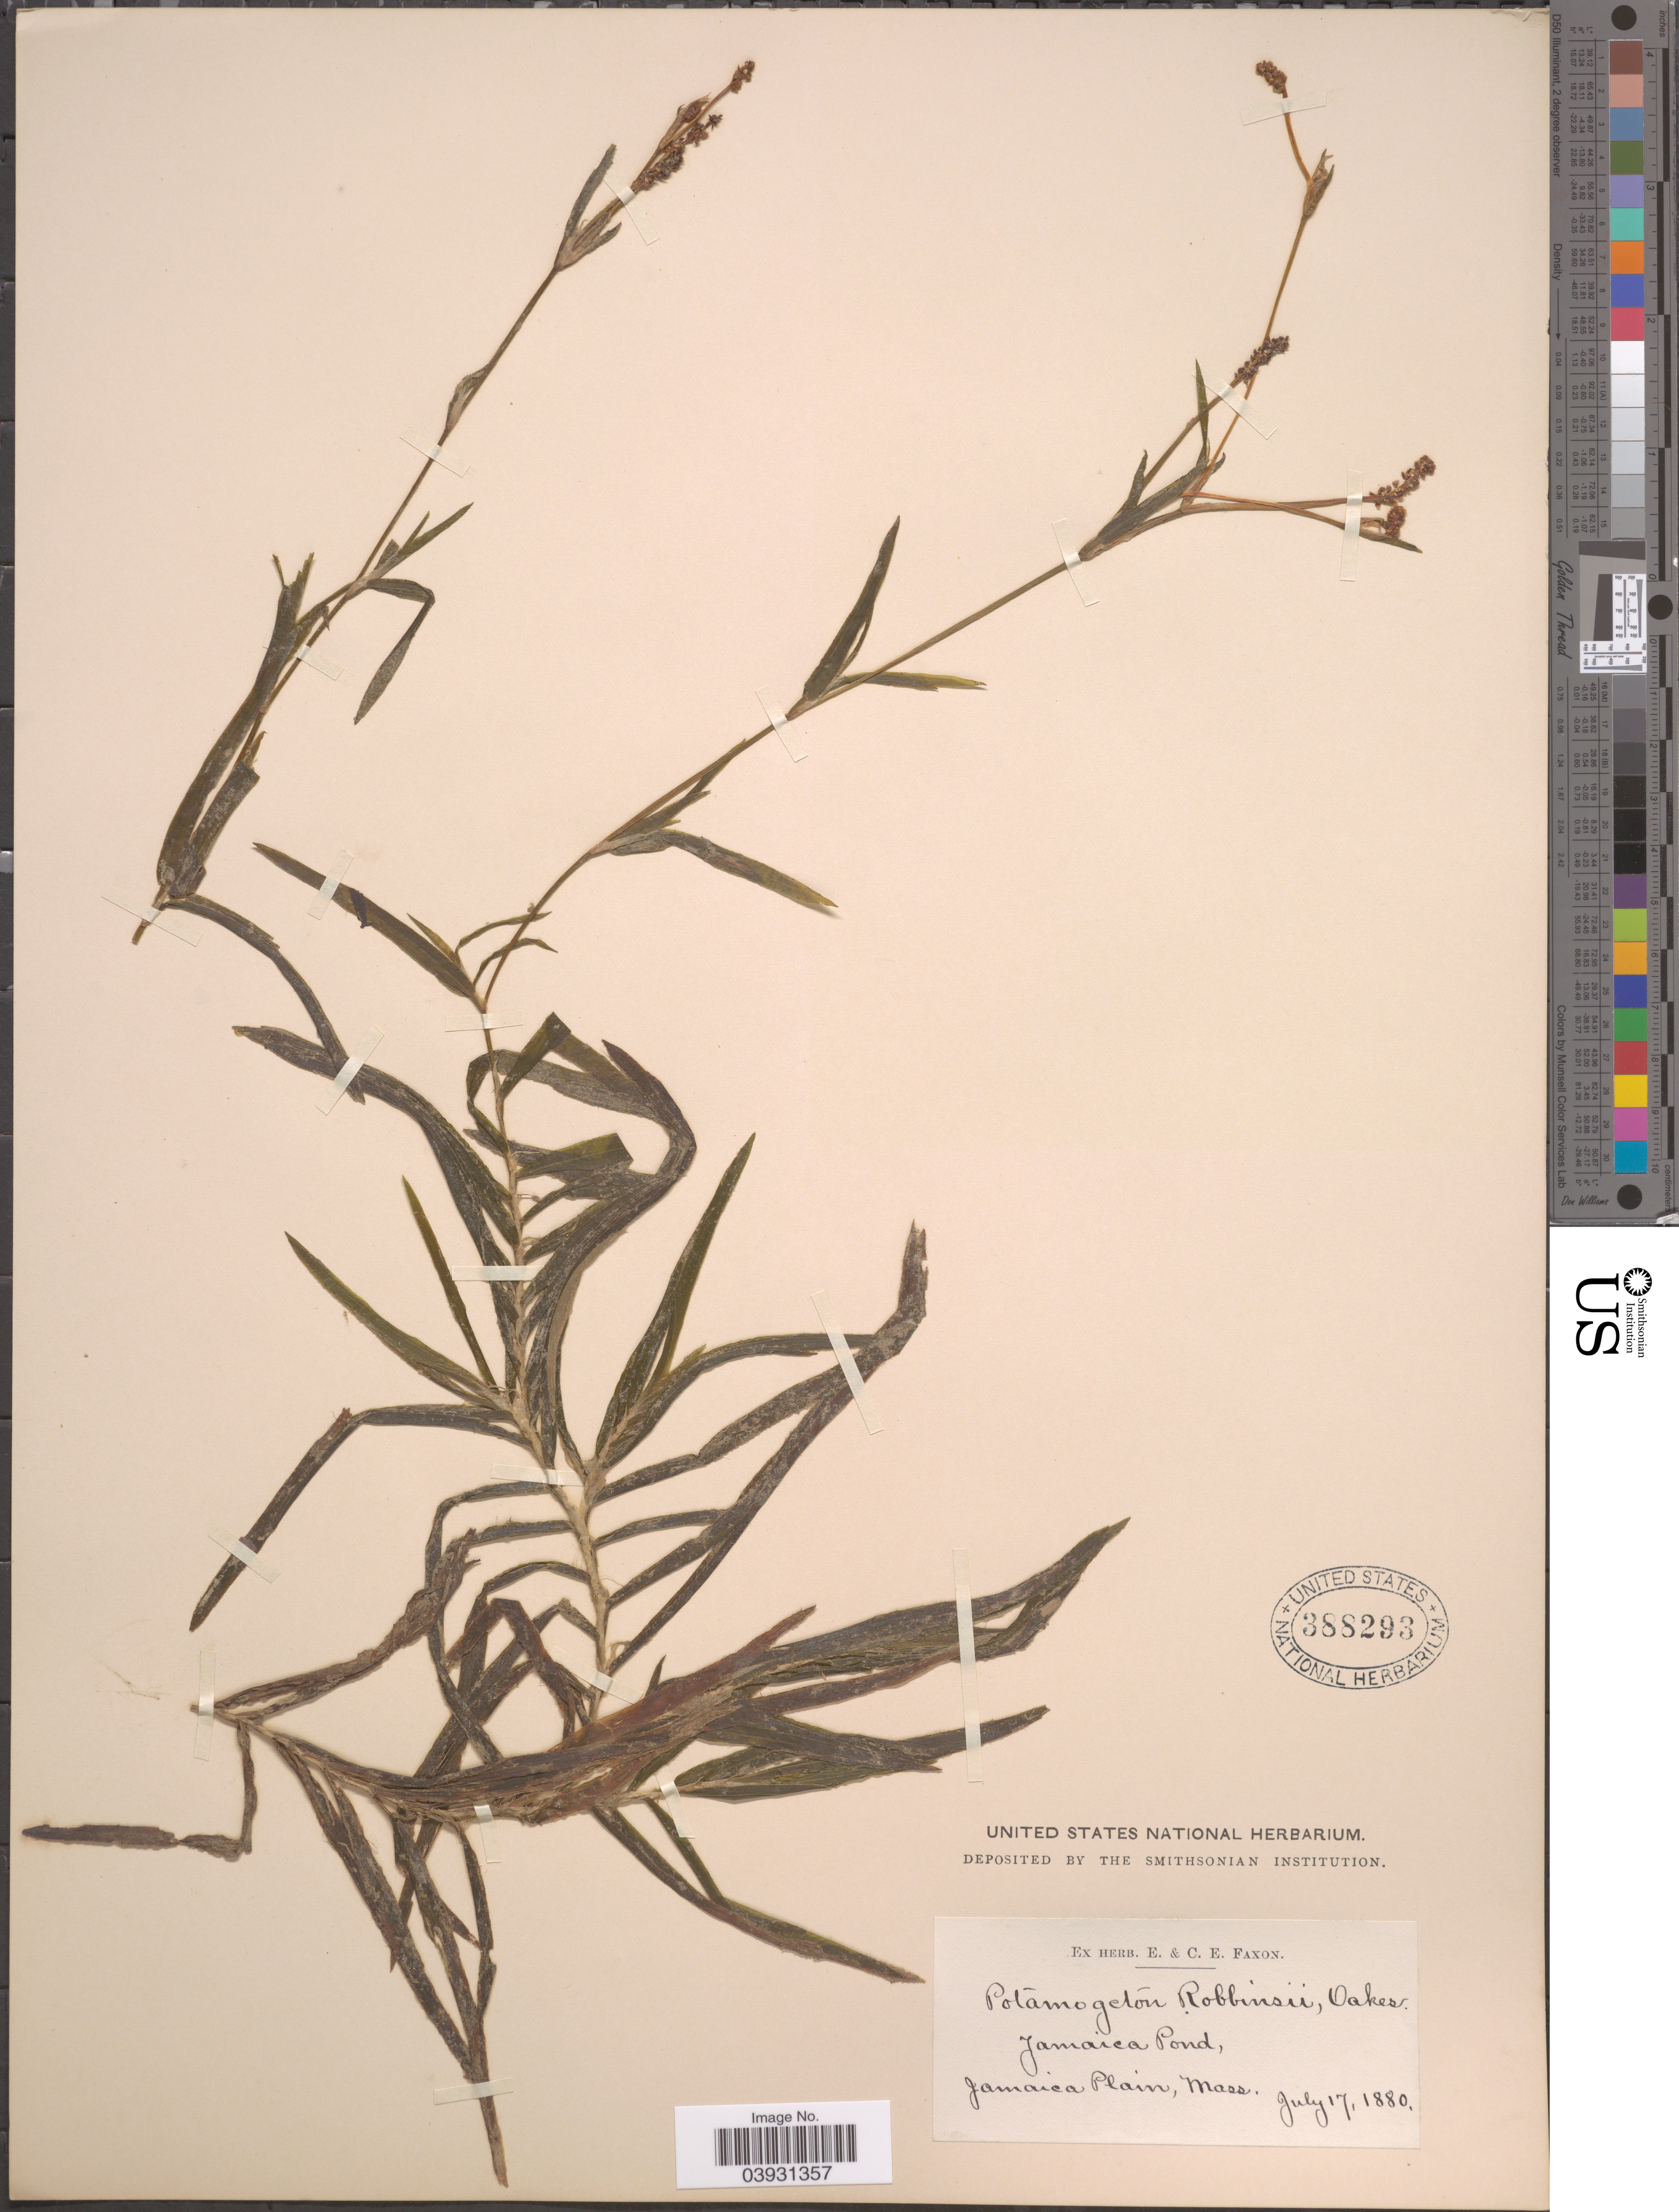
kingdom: Plantae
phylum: Tracheophyta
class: Liliopsida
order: Alismatales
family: Potamogetonaceae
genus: Potamogeton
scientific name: Potamogeton robbinsii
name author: Oakes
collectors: ex herb. E. & C.E. Faxon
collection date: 1880-07-17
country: United States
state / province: Massachusetts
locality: Jamaica Pond, Jamaica Plain.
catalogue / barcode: US 388293